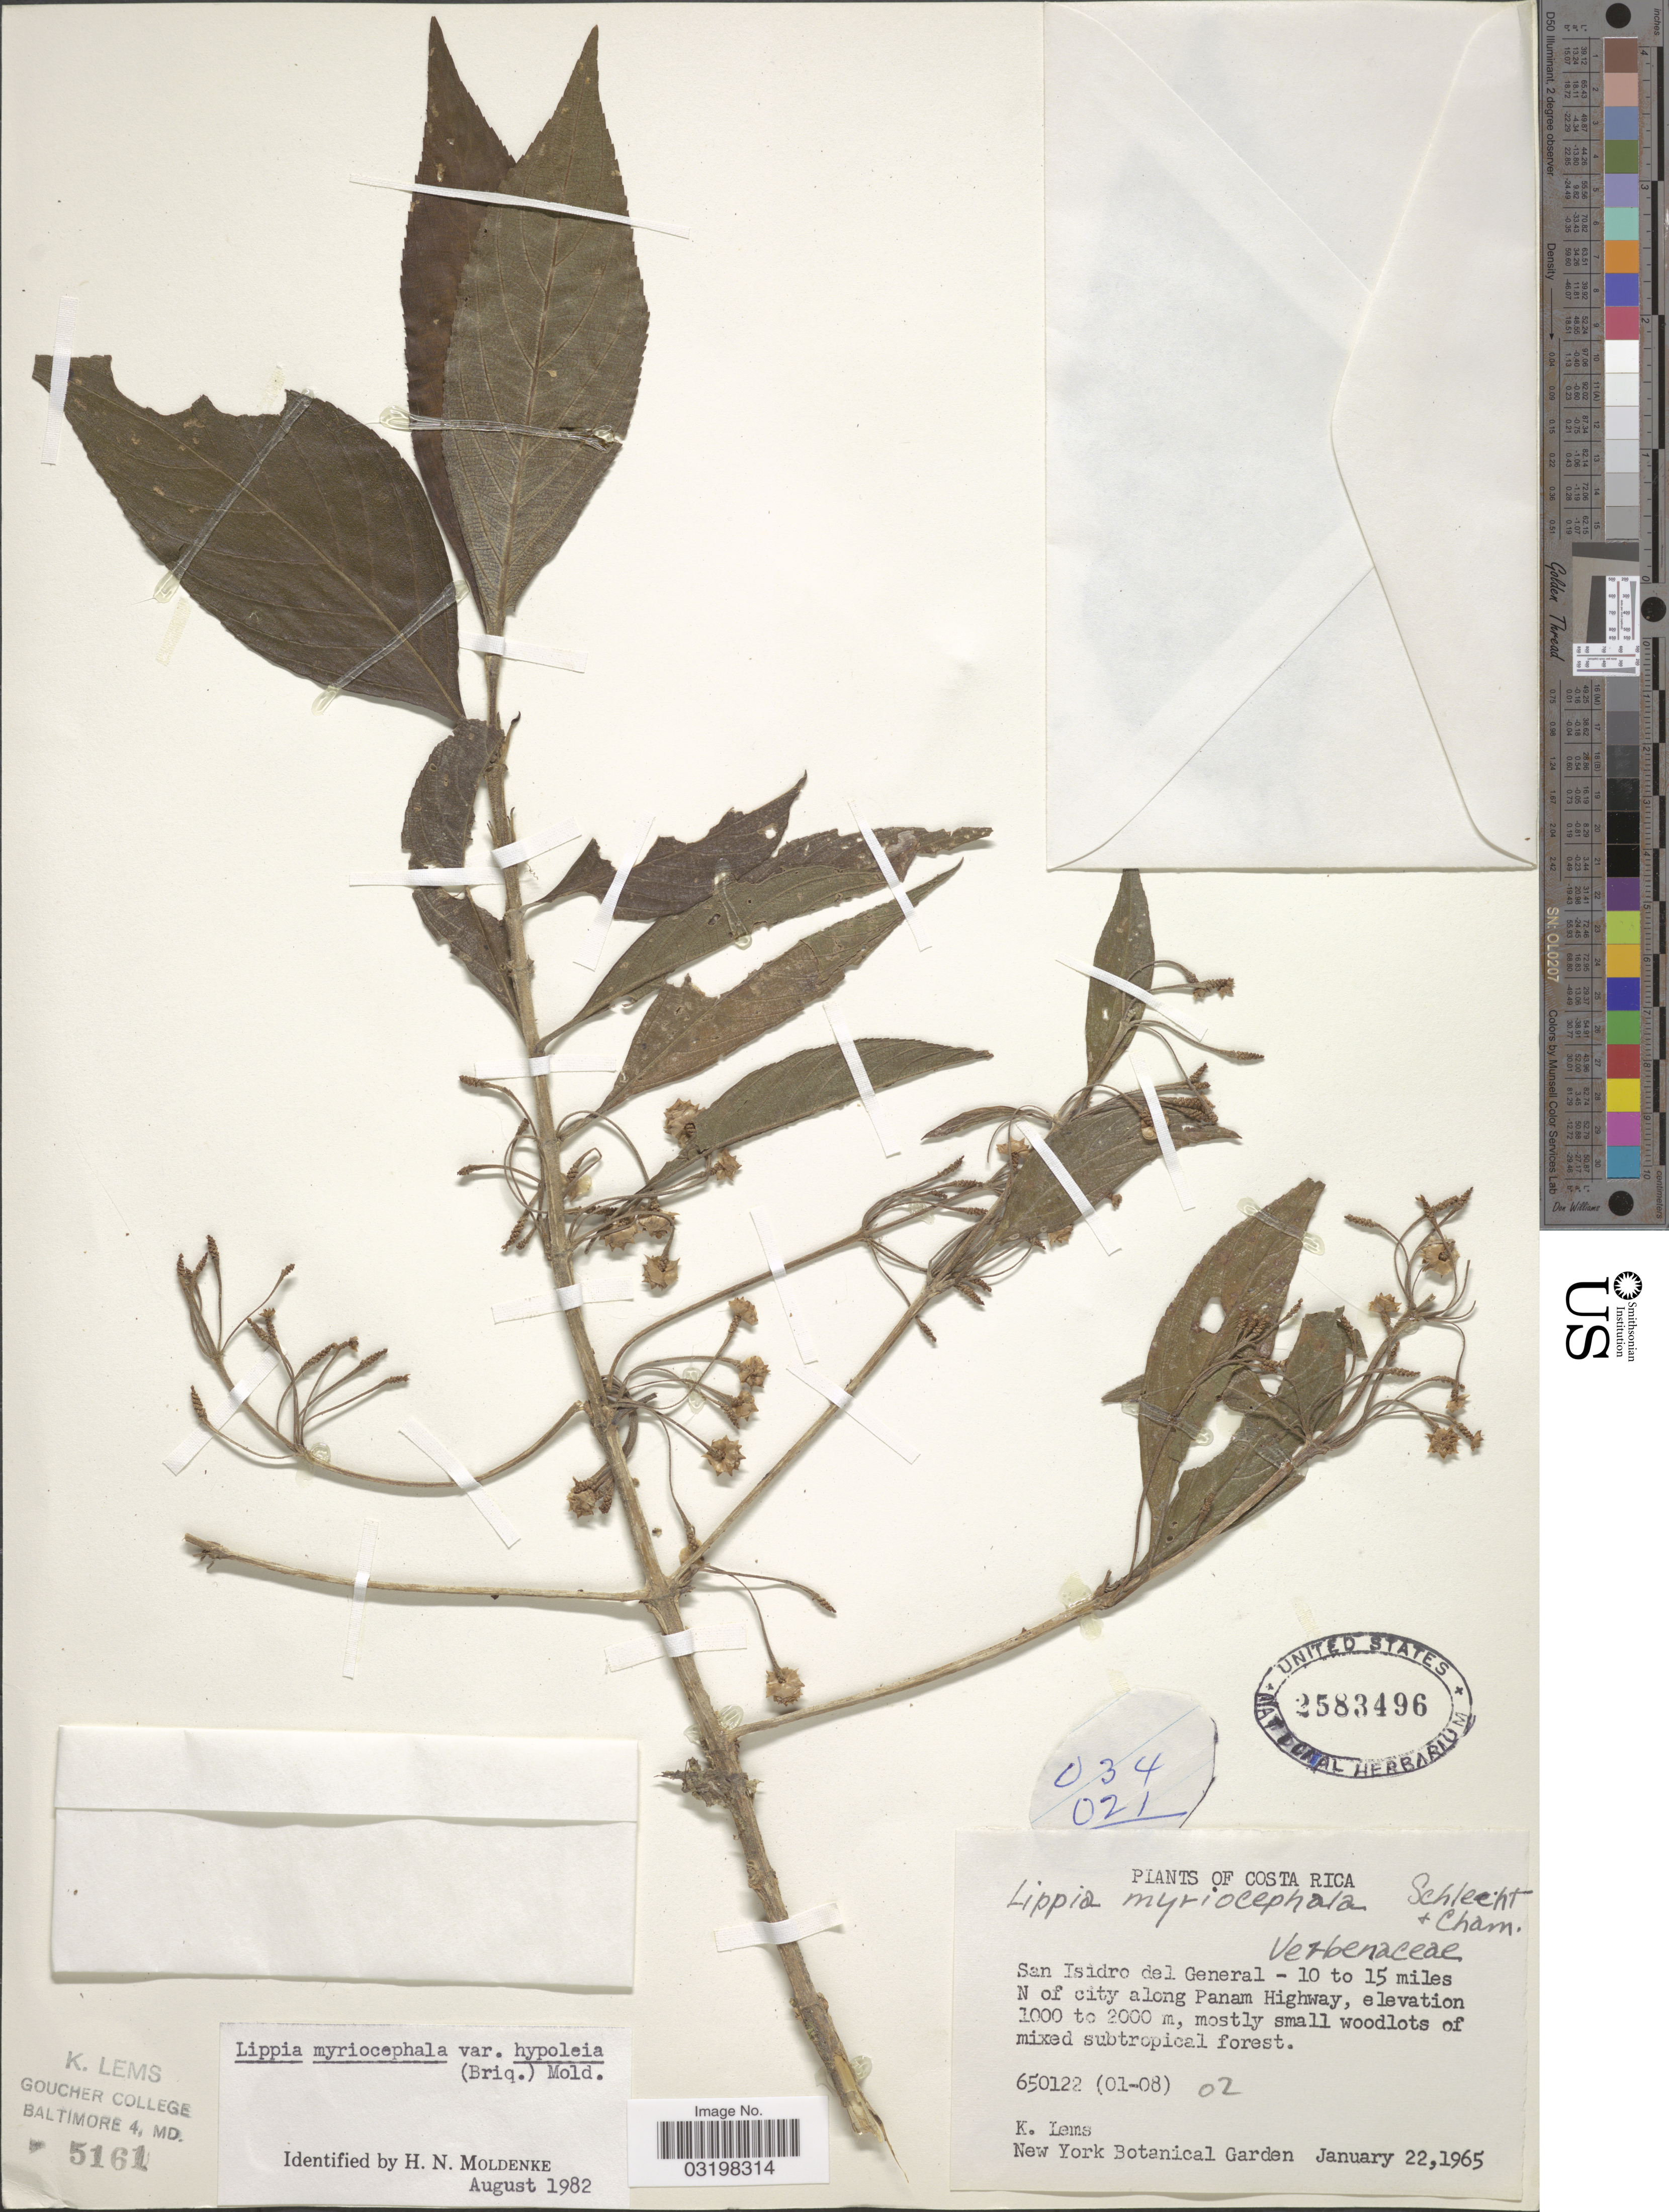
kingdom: Plantae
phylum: Tracheophyta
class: Magnoliopsida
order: Lamiales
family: Verbenaceae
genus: Lippia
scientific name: Lippia myriocephala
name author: Schltdl. & Cham.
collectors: K. Lems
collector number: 650122/(01-08)/02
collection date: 1965-01-22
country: Costa Rica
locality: San Isidro del General - 10 to 15 miles N of city along Panam Highway.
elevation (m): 1000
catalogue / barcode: US 2583496